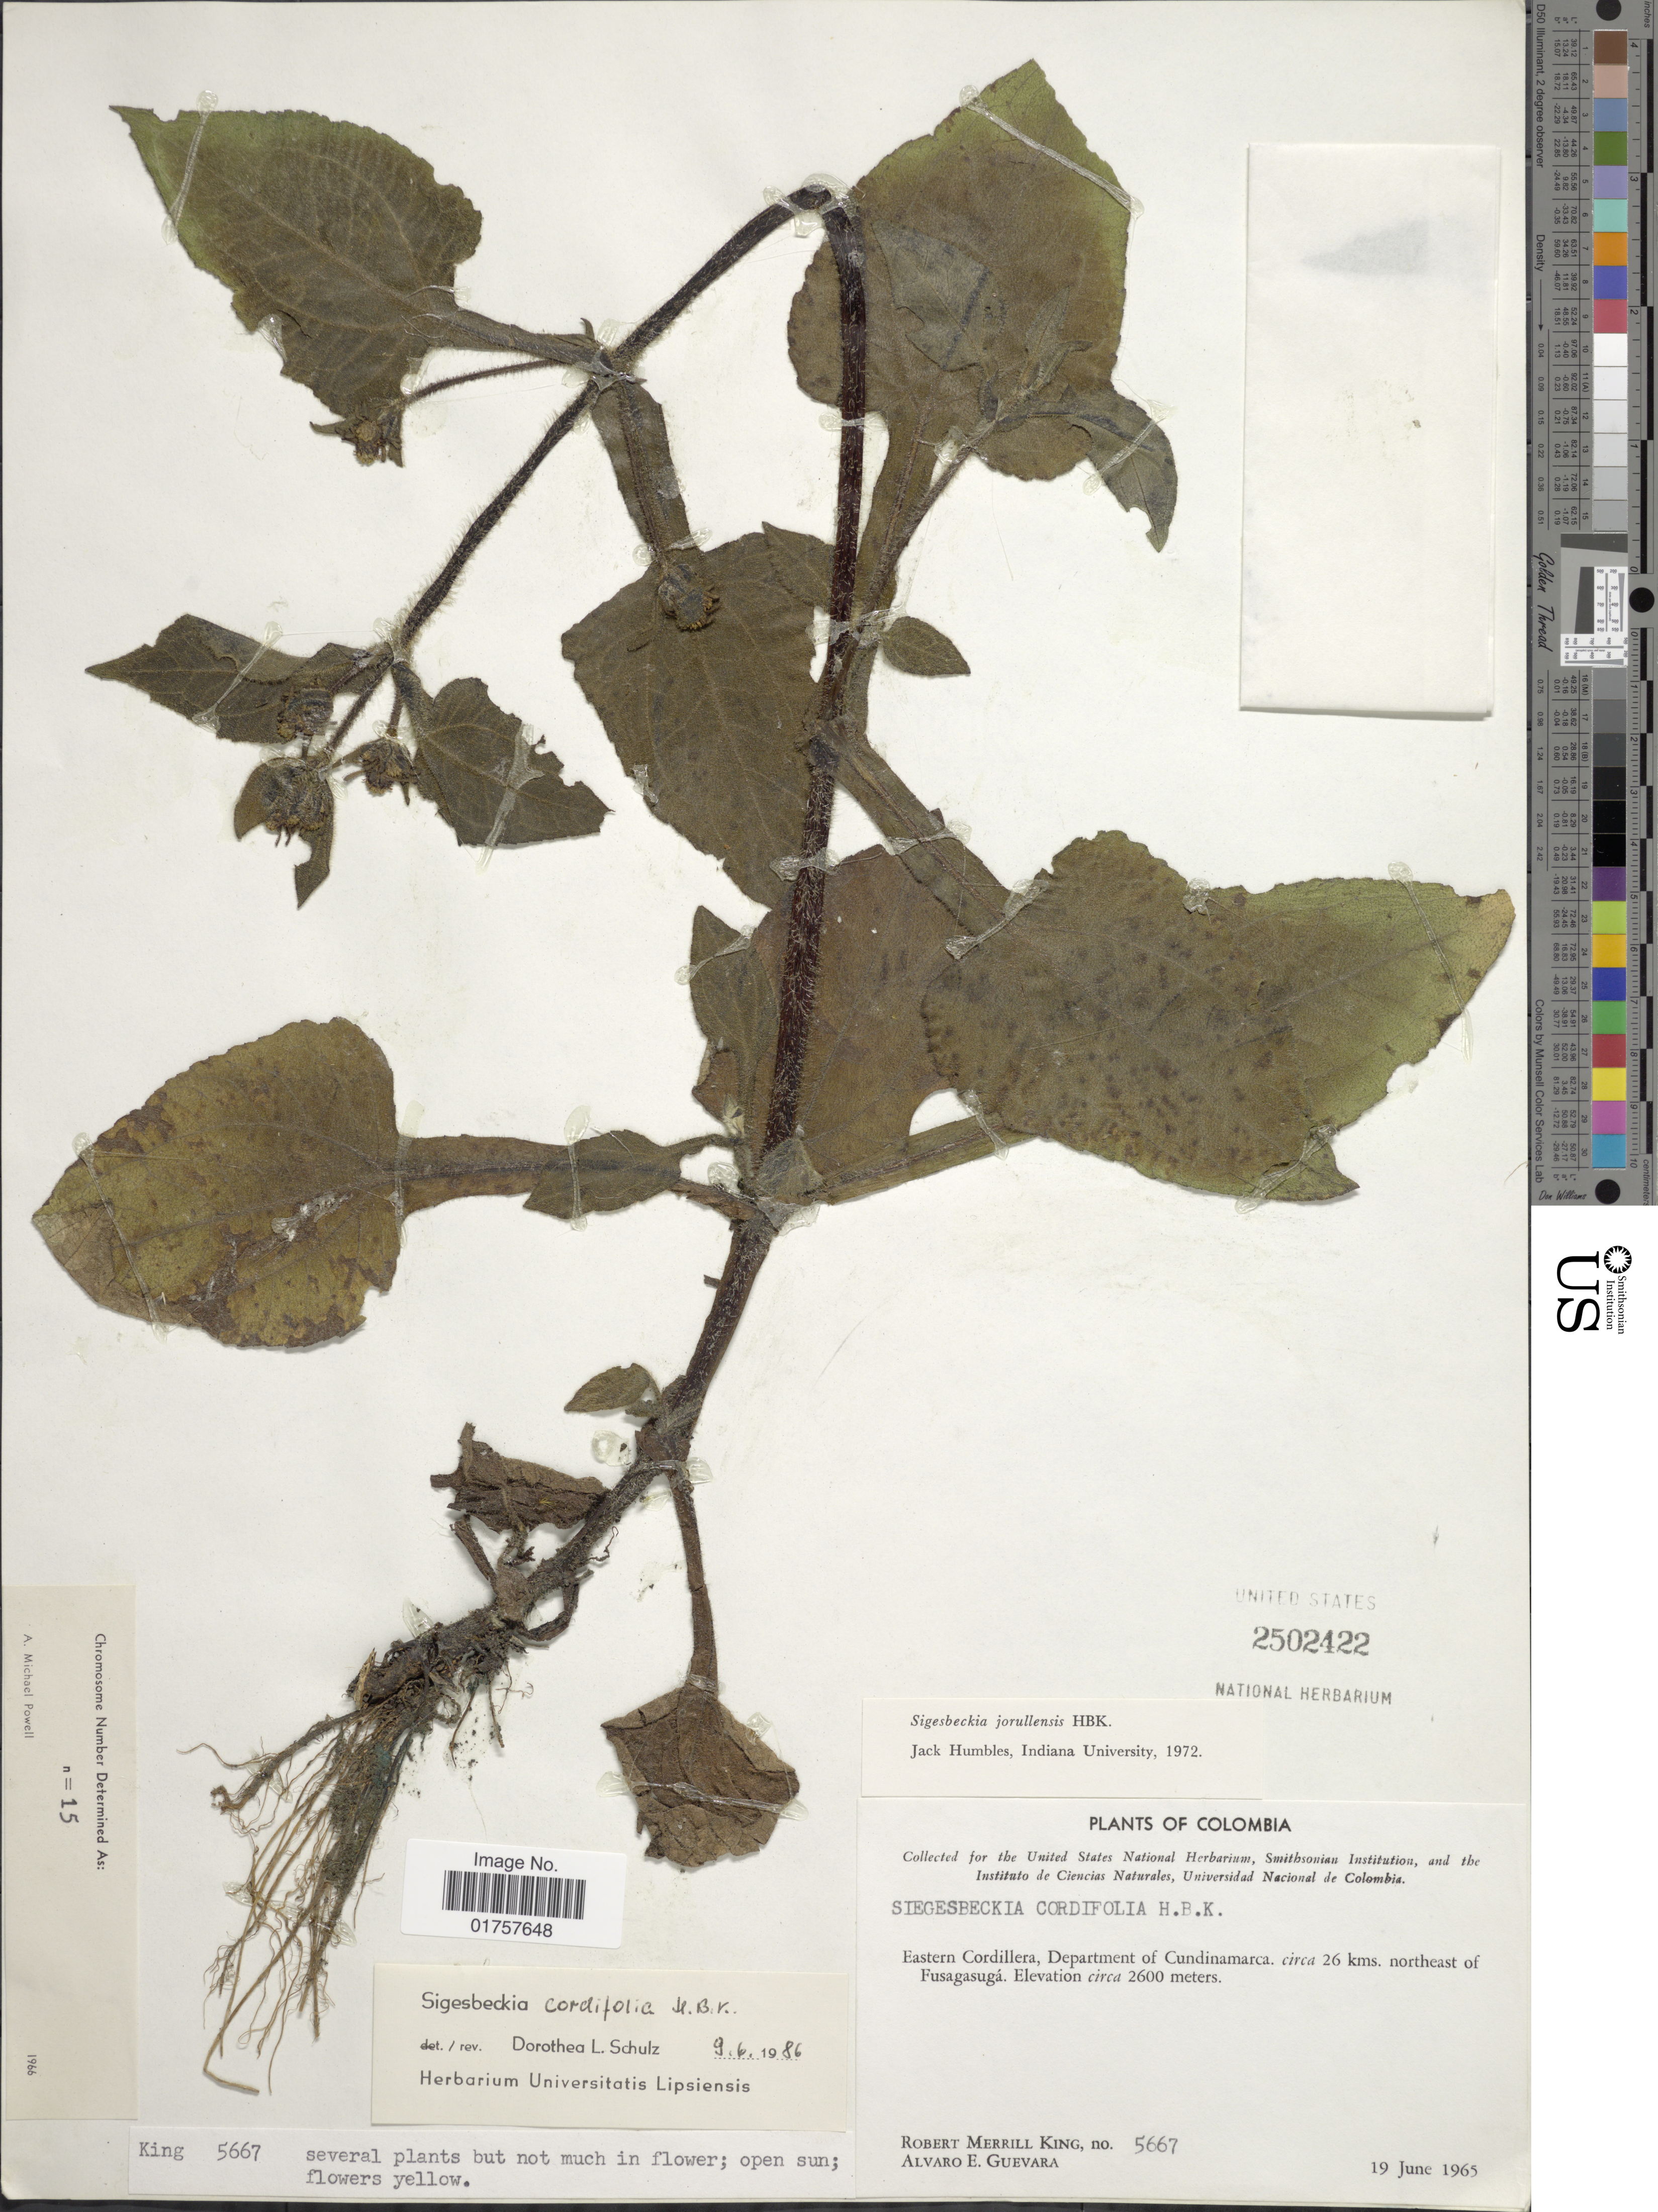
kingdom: Plantae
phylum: Tracheophyta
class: Magnoliopsida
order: Asterales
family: Asteraceae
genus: Sigesbeckia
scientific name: Sigesbeckia cordifolia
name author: Kunth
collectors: R. M. King & A. E. Guevara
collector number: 5667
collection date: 1965-06-19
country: Colombia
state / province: Cundinamarca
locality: Eastern Cordillera. circa 26 kms. northeast of Fusagasugá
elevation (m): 2600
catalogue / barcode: US 2502422